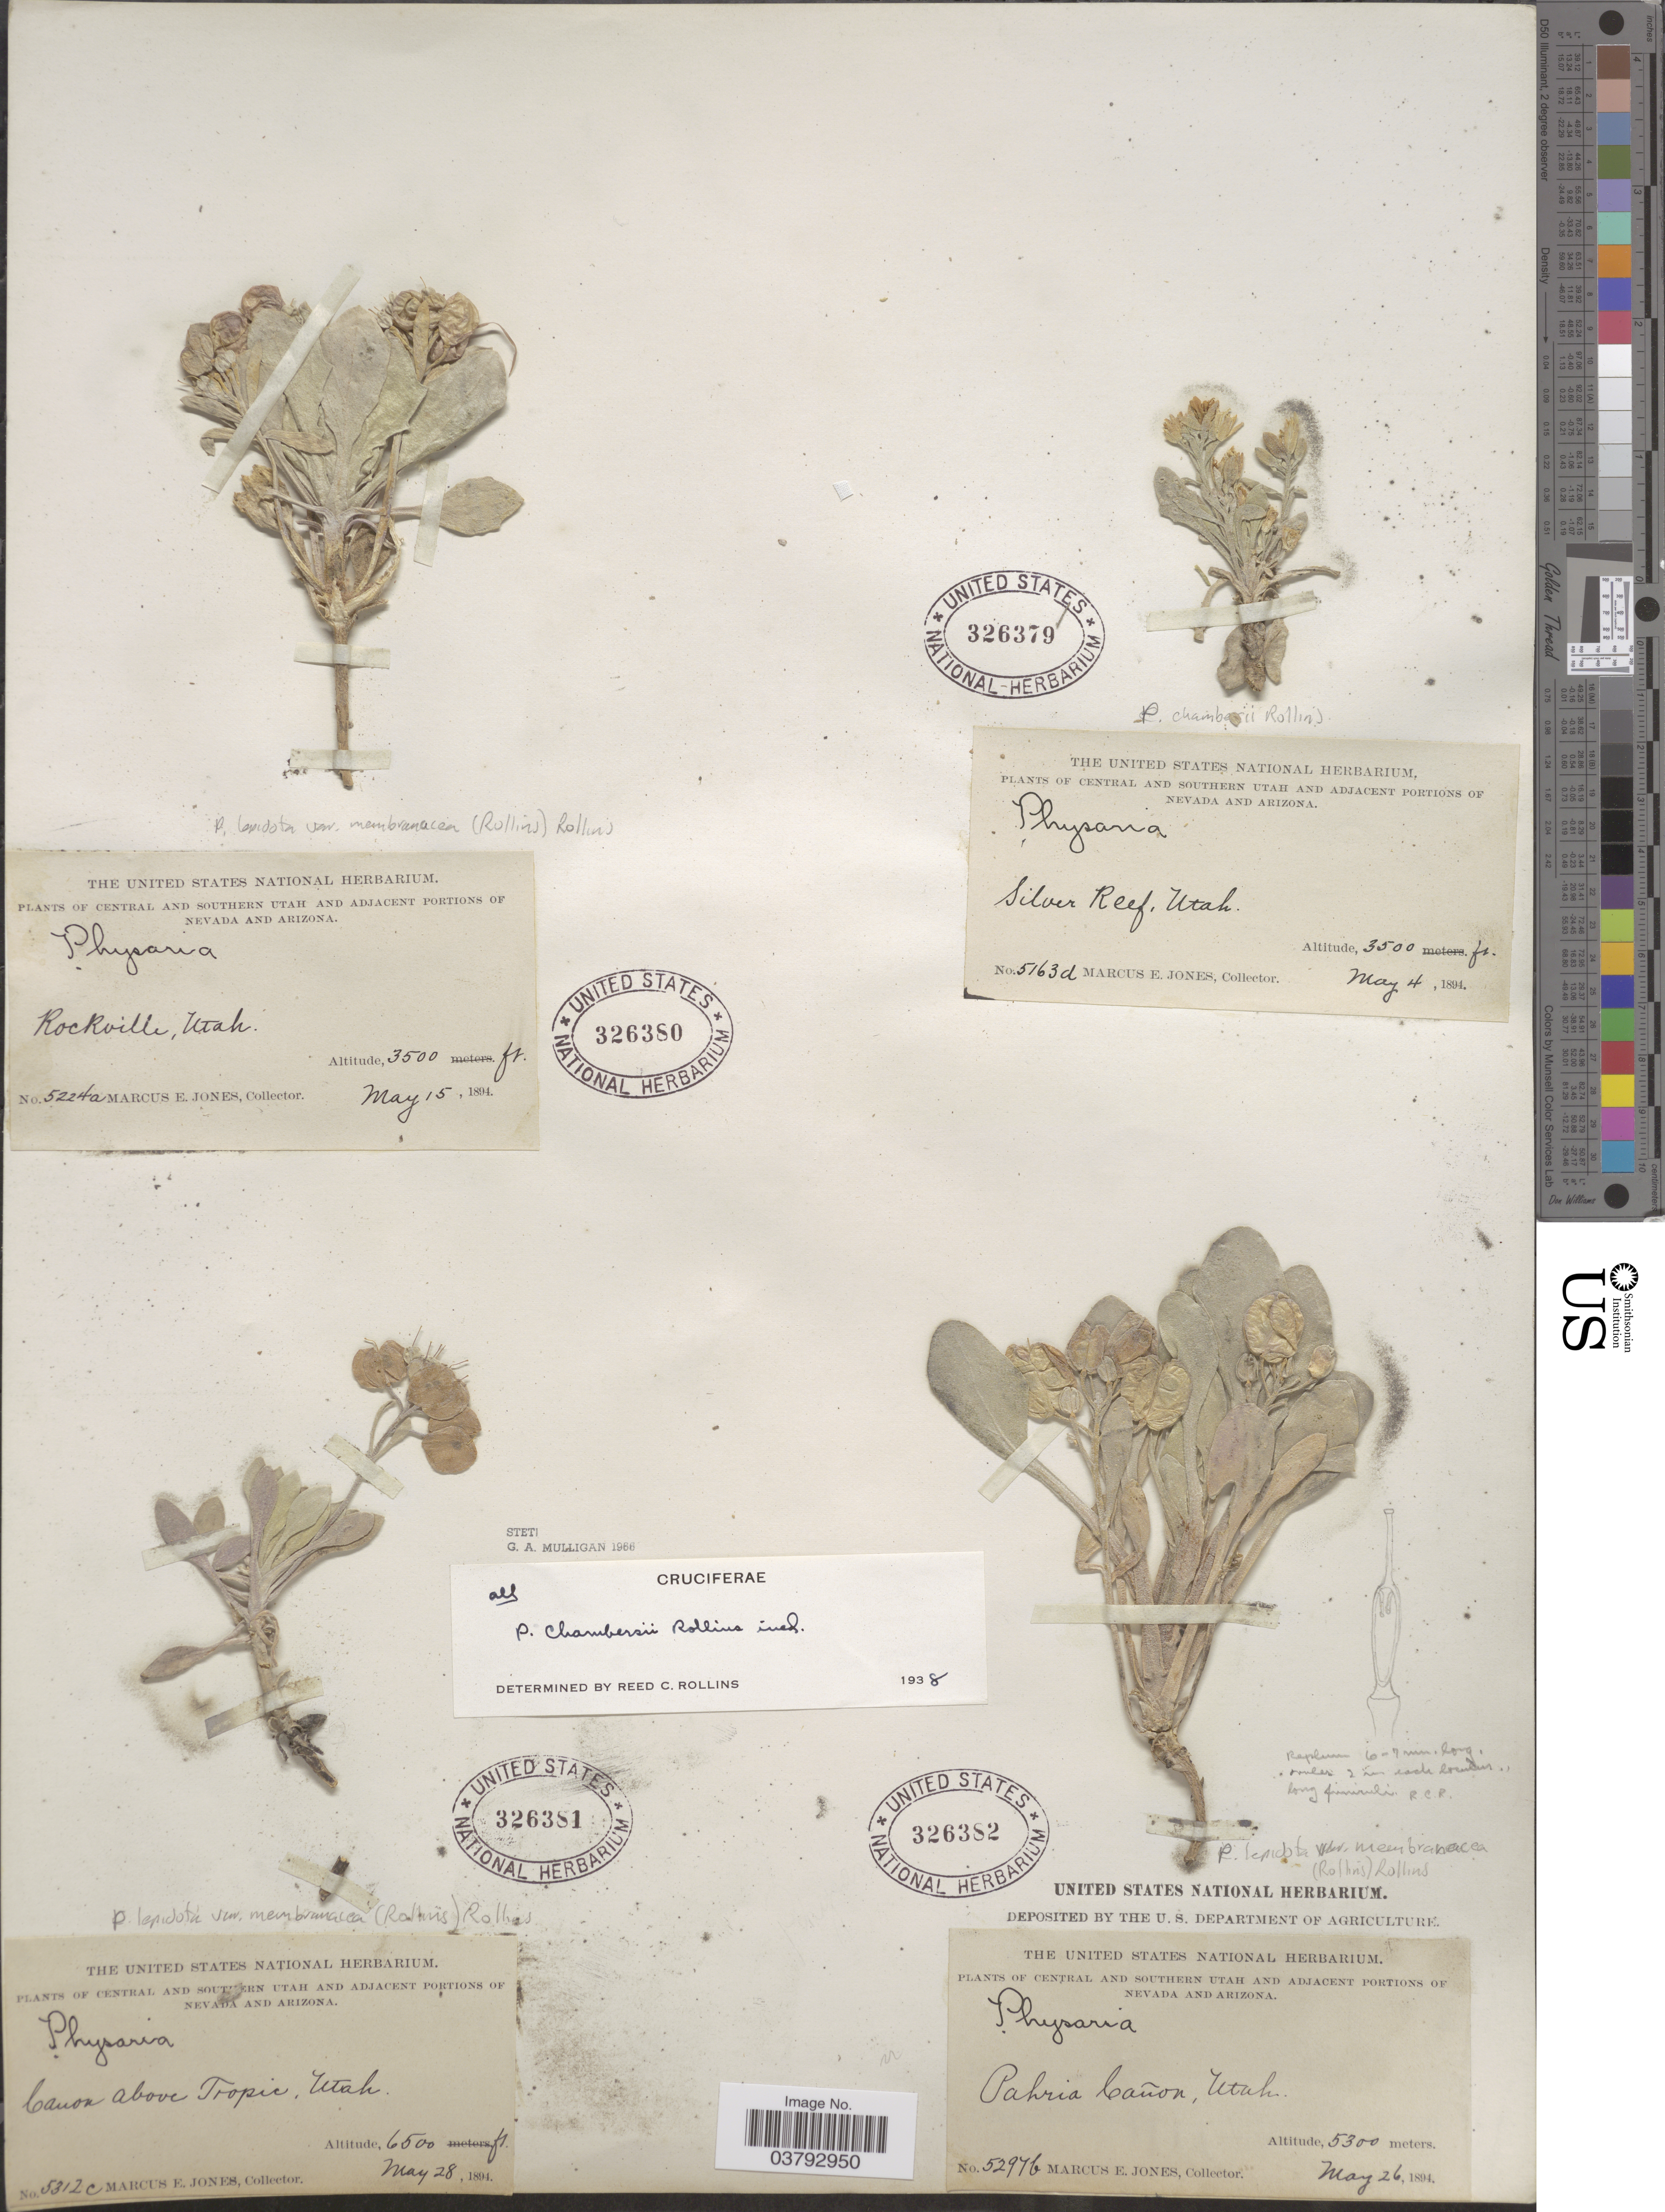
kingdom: Plantae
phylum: Tracheophyta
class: Magnoliopsida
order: Brassicales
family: Brassicaceae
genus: Physaria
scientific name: Physaria lepidota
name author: Rollins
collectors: M. E. Jones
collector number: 5297b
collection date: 1894-05-26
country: United States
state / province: Utah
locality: Central and Southern Utah. Pahria Cañon.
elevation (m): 5300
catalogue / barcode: US 326382-4